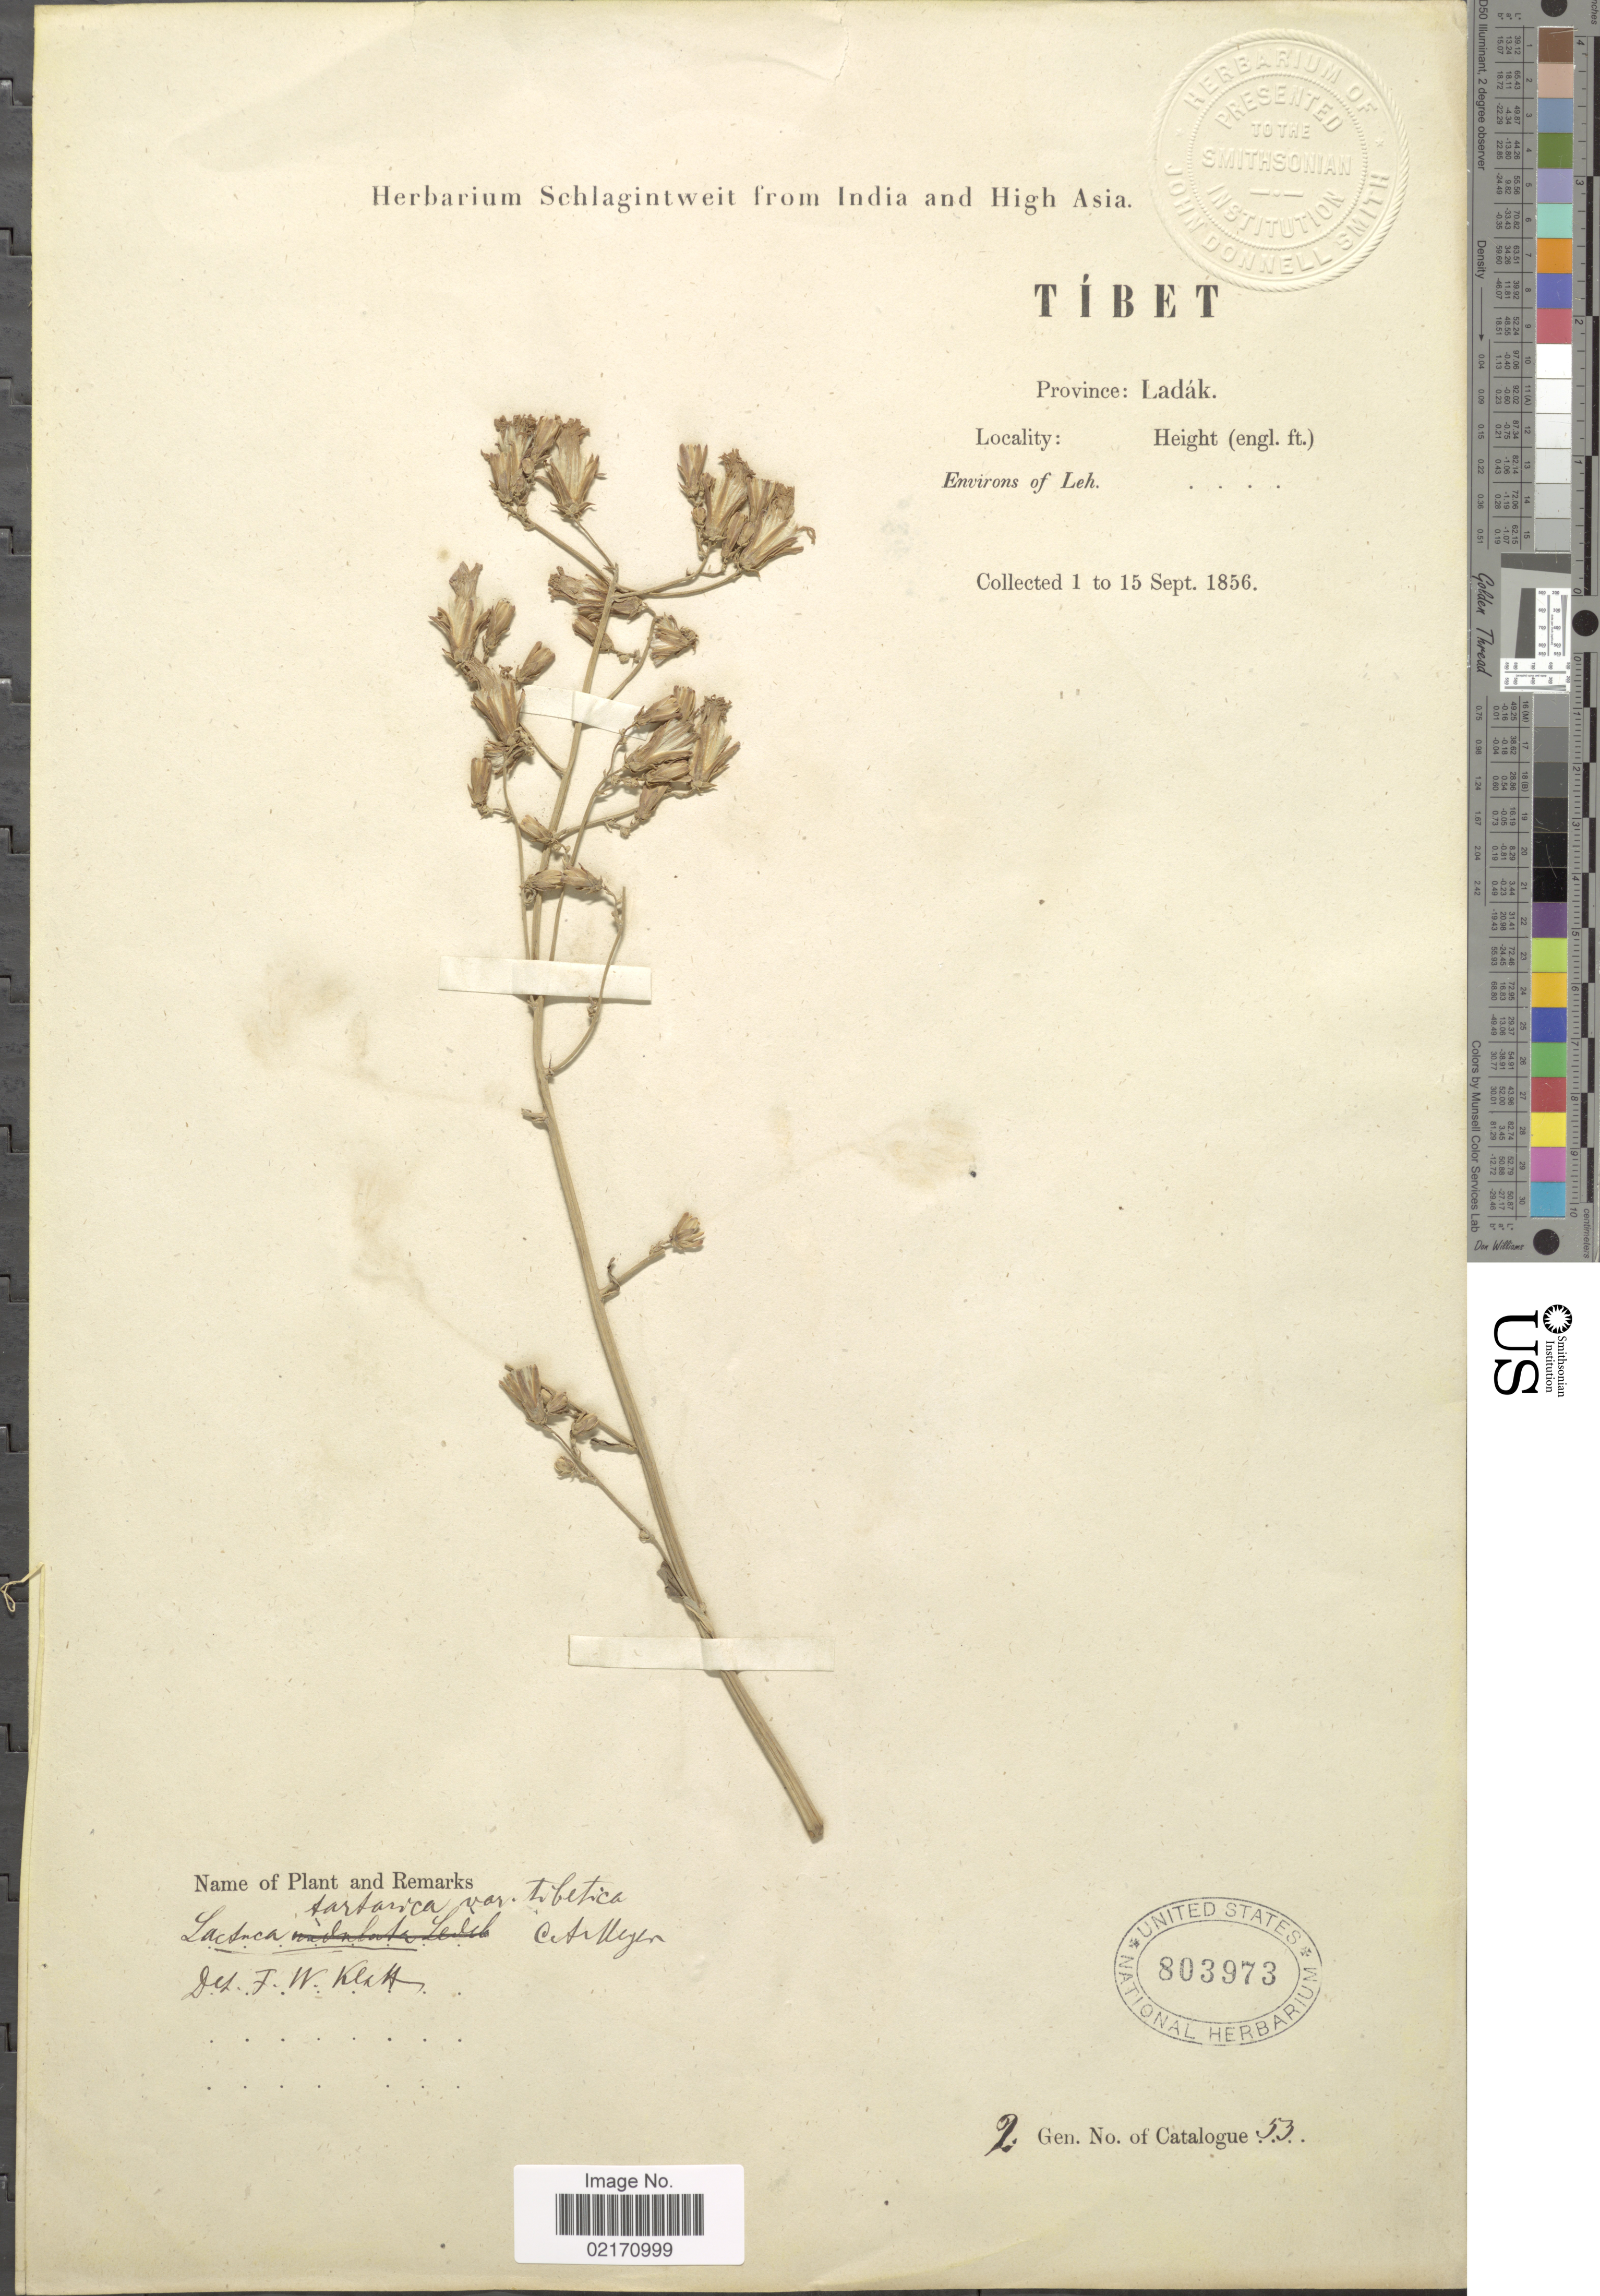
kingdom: Plantae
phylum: Tracheophyta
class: Magnoliopsida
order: Asterales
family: Asteraceae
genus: Mulgedium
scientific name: Mulgedium tataricum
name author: (L.) DC.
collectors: ex herb. Schlagintweit from India and High Asia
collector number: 53?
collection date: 1856-09-01/1856-09-15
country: India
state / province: Ladakh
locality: Tibet, Province Ladak, environs of Leh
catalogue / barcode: US 803973